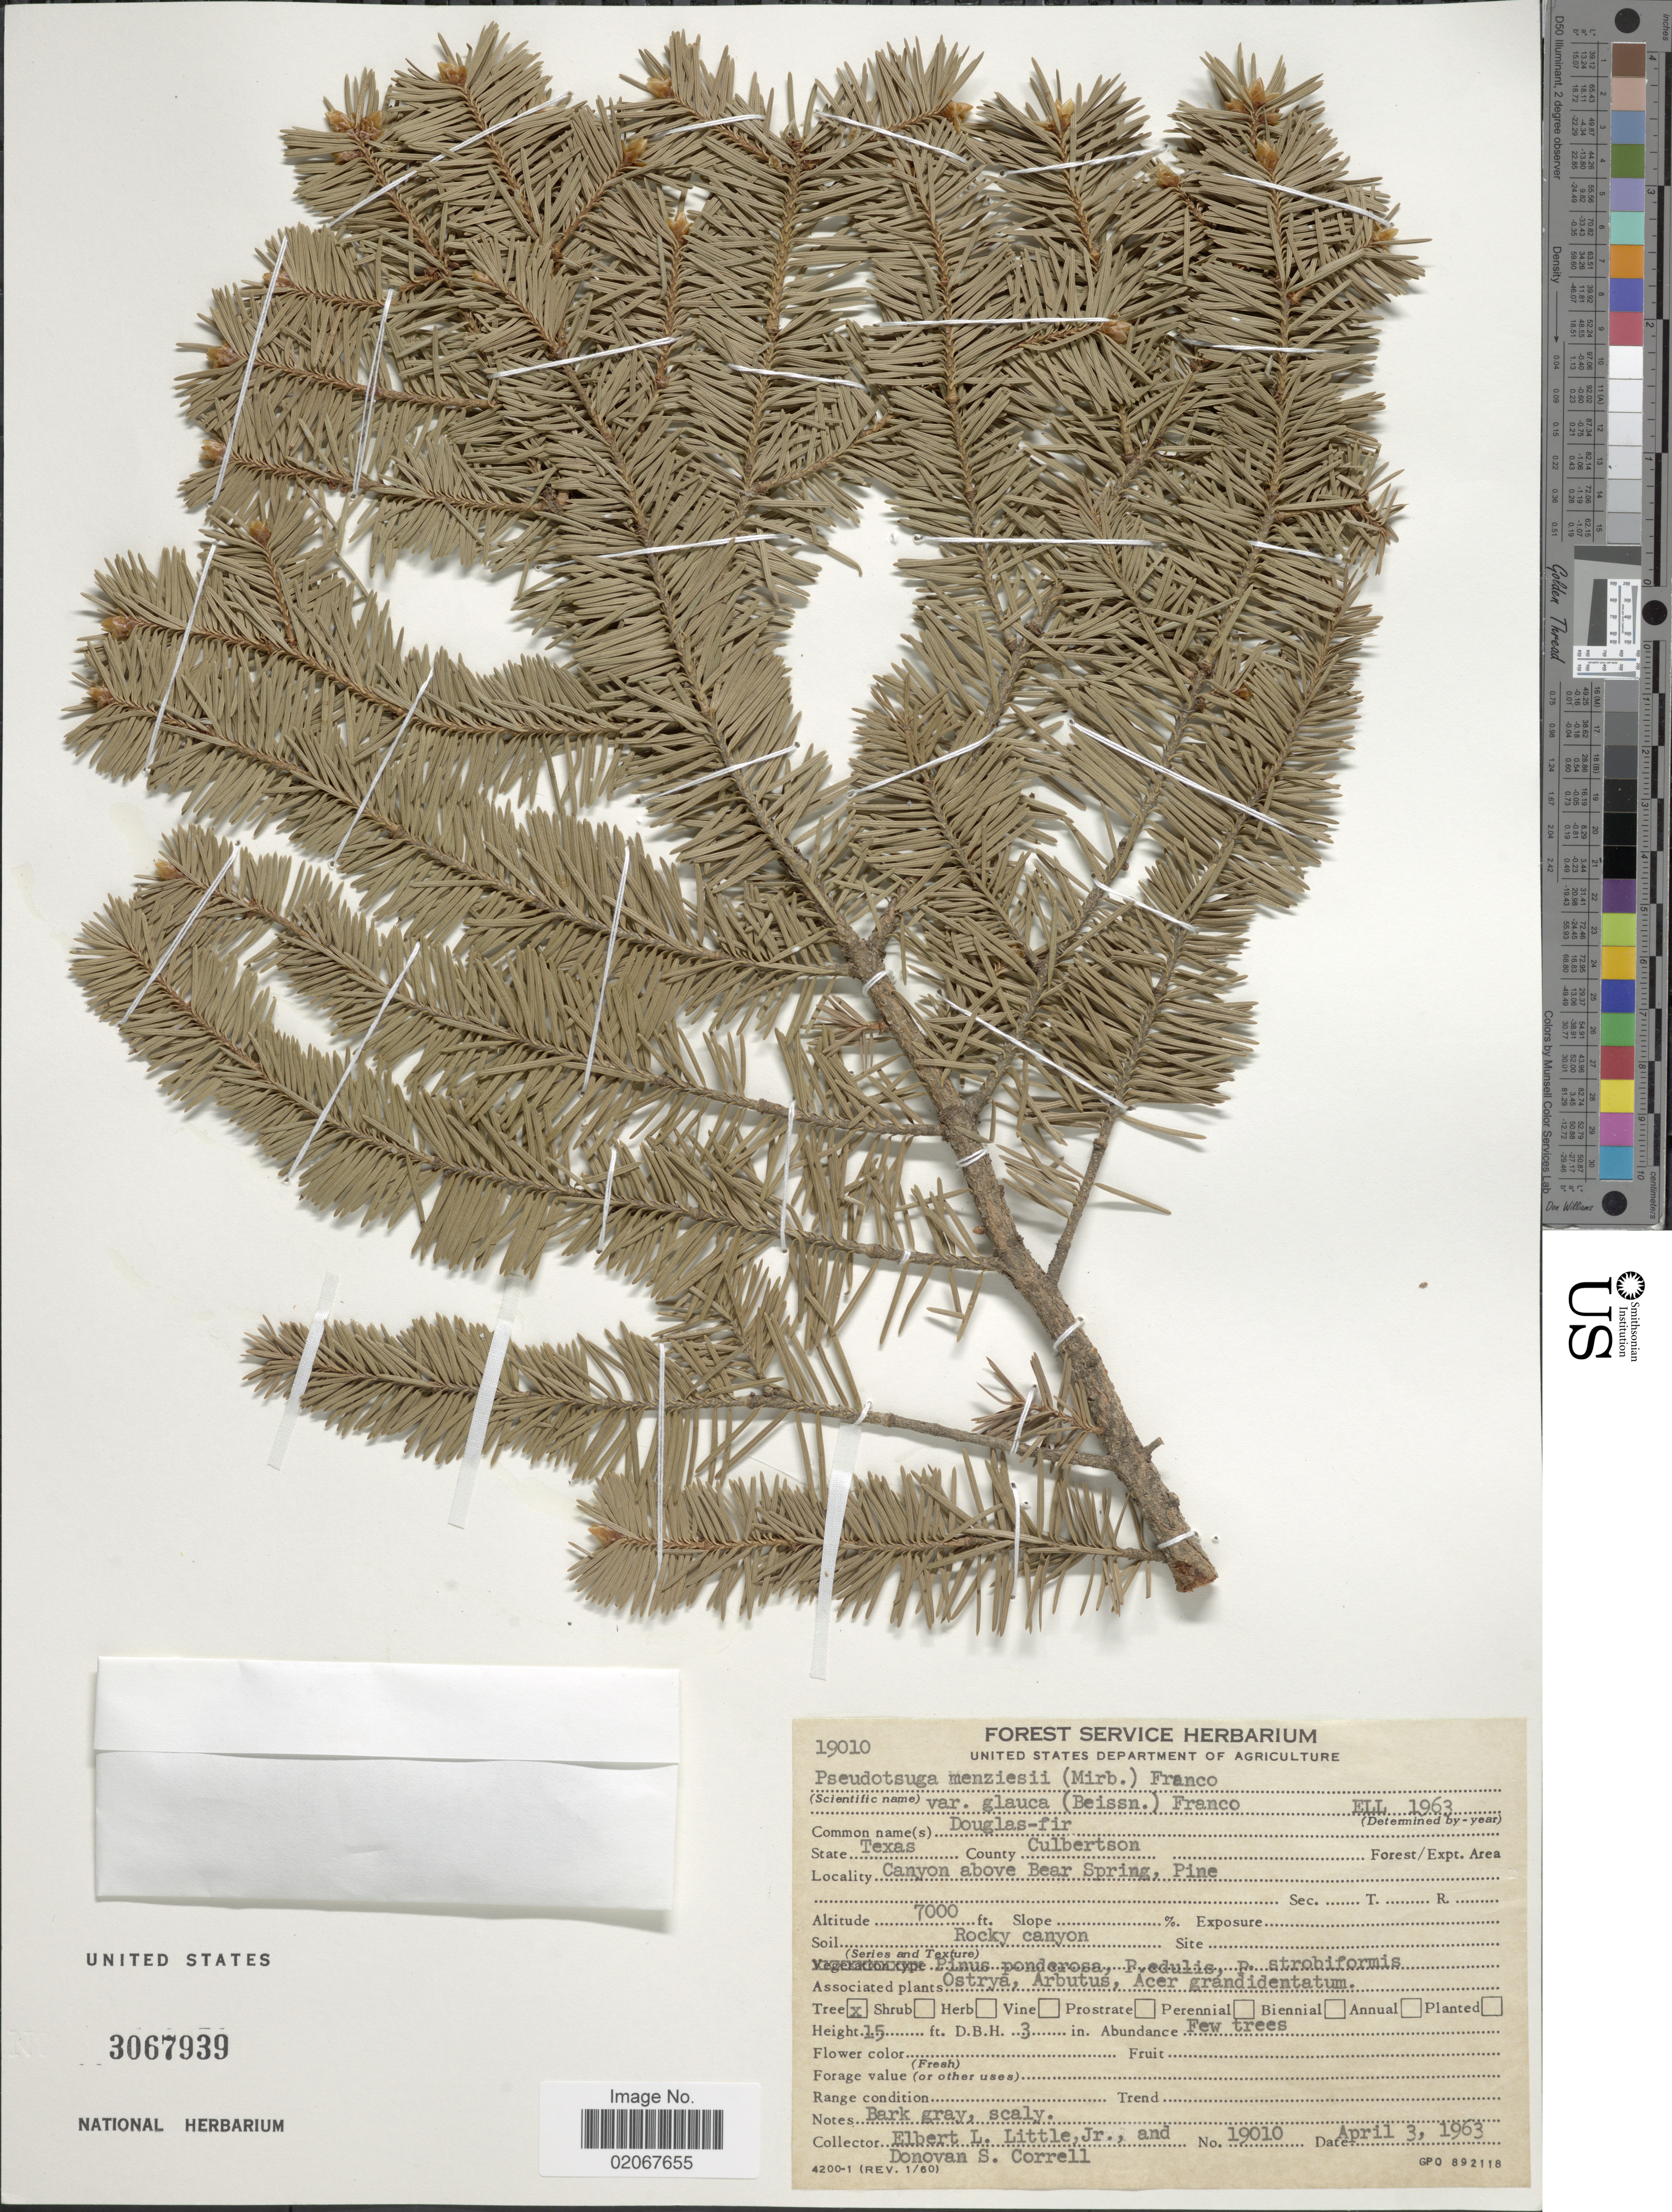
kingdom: Plantae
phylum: Tracheophyta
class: Pinopsida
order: Pinales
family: Pinaceae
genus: Pseudotsuga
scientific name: Pseudotsuga menziesii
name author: (Mirb.) Franco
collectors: E. L. Little & D. Corell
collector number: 19010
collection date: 1963-04-03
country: United States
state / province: Texas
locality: State Texas, County Culbertson, Canyon above Bear Spring, Pine.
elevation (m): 2134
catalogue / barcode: US 3067939